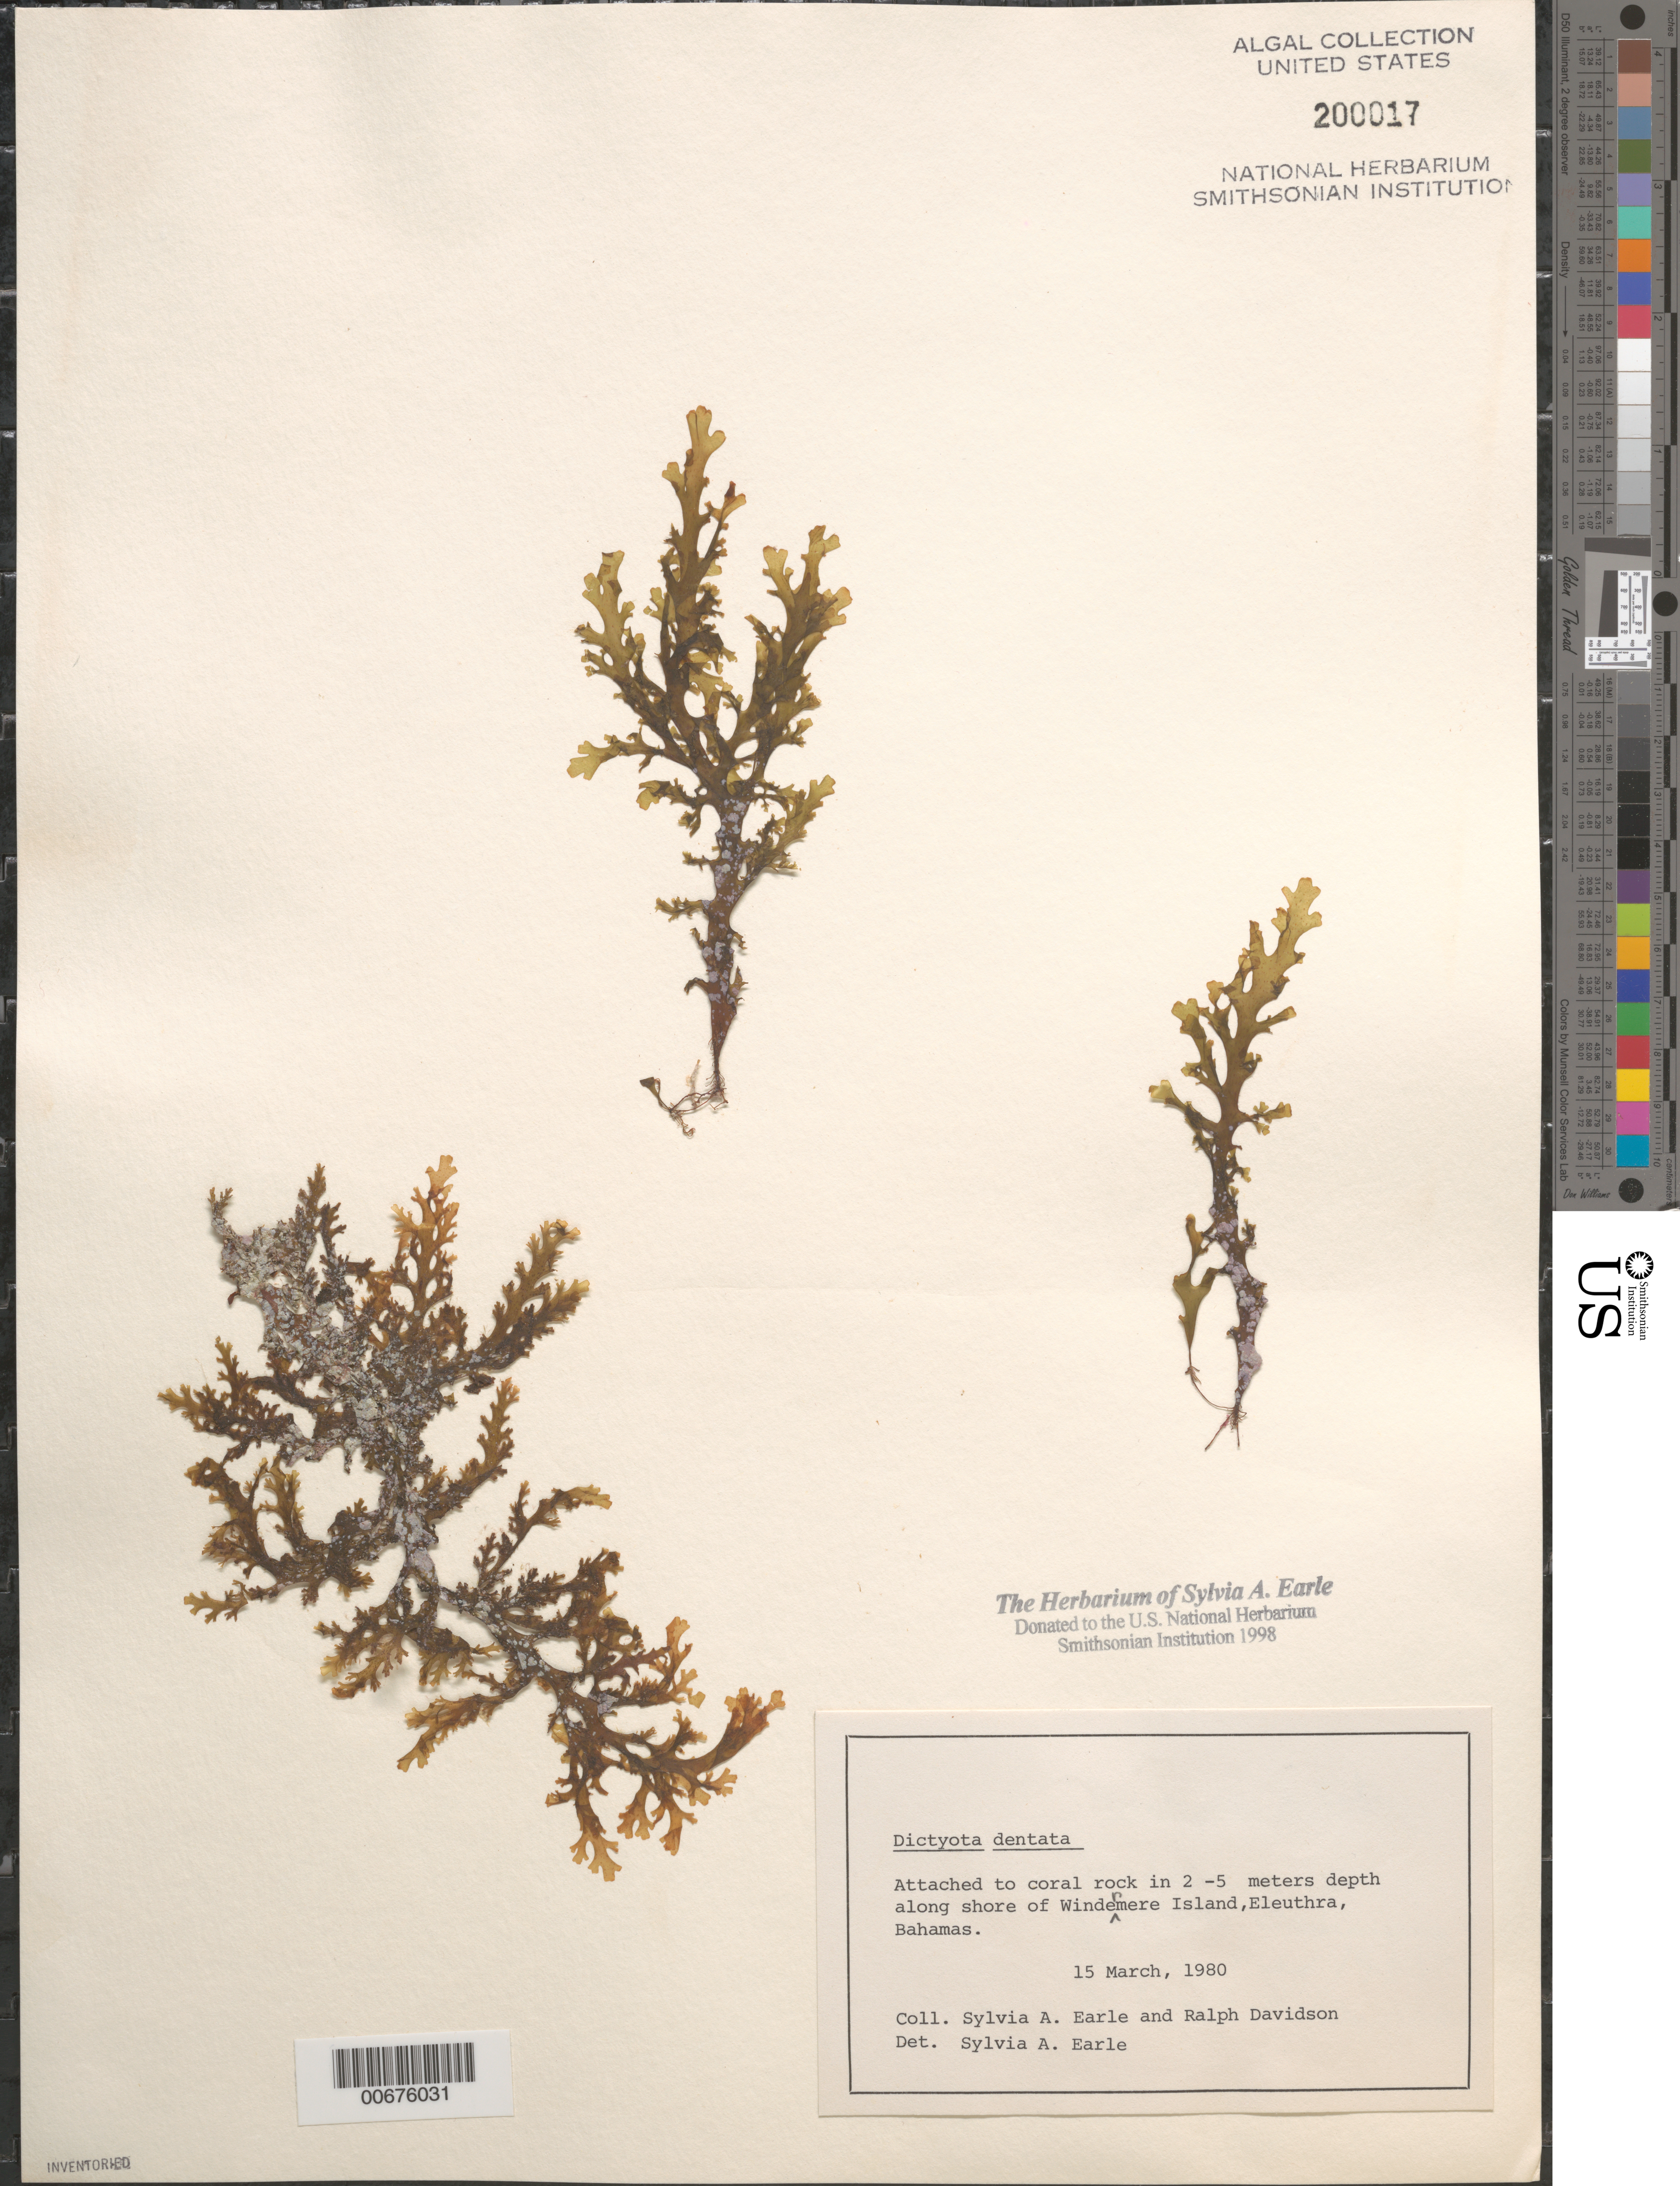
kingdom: Chromista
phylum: Ochrophyta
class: Phaeophyceae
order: Dictyotales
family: Dictyotaceae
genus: Dictyota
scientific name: Dictyota mertensii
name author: (C. Mart.) Kütz.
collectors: S. A. Earle & R. Davidson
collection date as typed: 15 Mar 1980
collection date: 1980-03-15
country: Bahamas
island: Eleuthera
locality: Windermere Island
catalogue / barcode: US 200017